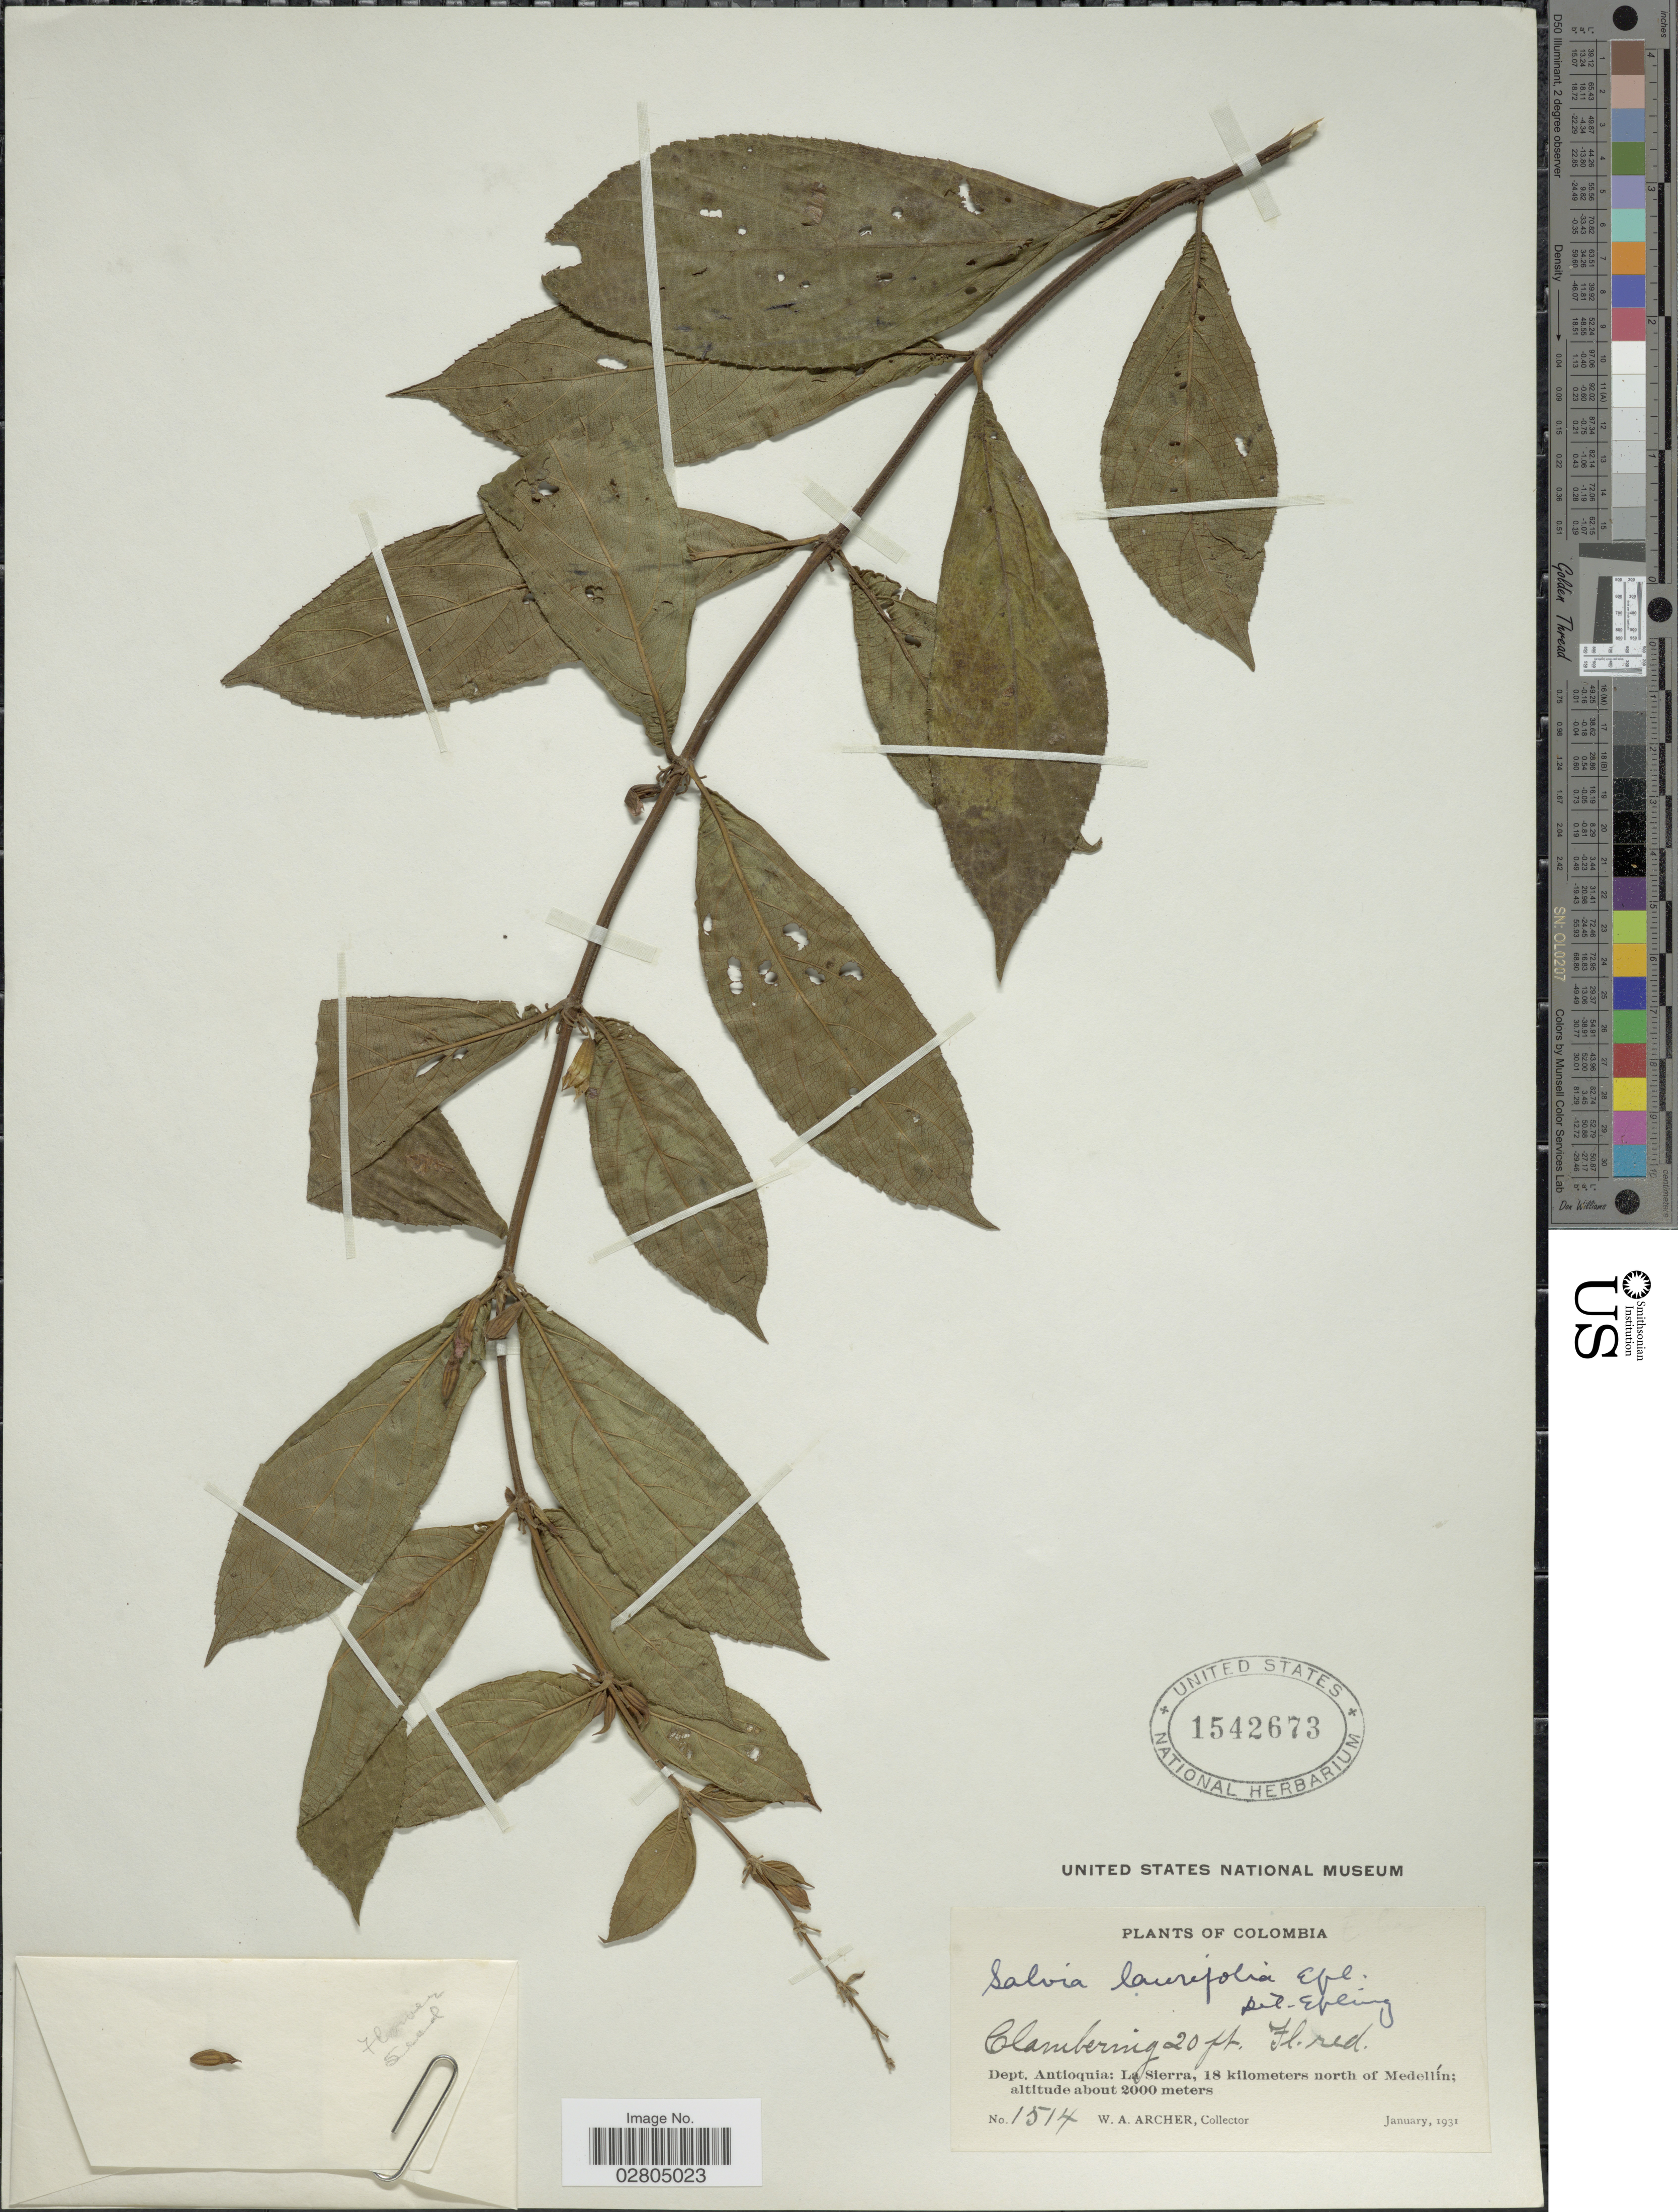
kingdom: Plantae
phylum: Tracheophyta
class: Magnoliopsida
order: Lamiales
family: Lamiaceae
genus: Salvia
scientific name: Salvia rufula subsp. latens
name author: (Benth.) J.R.I. Wood & Harley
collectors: W. A. Archer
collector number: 1514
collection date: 1931-01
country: Colombia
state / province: Antioquia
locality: Dept. Antioquia, La Sierra, 18 kilometers north of Medellín.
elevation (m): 2000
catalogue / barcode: US 1542673